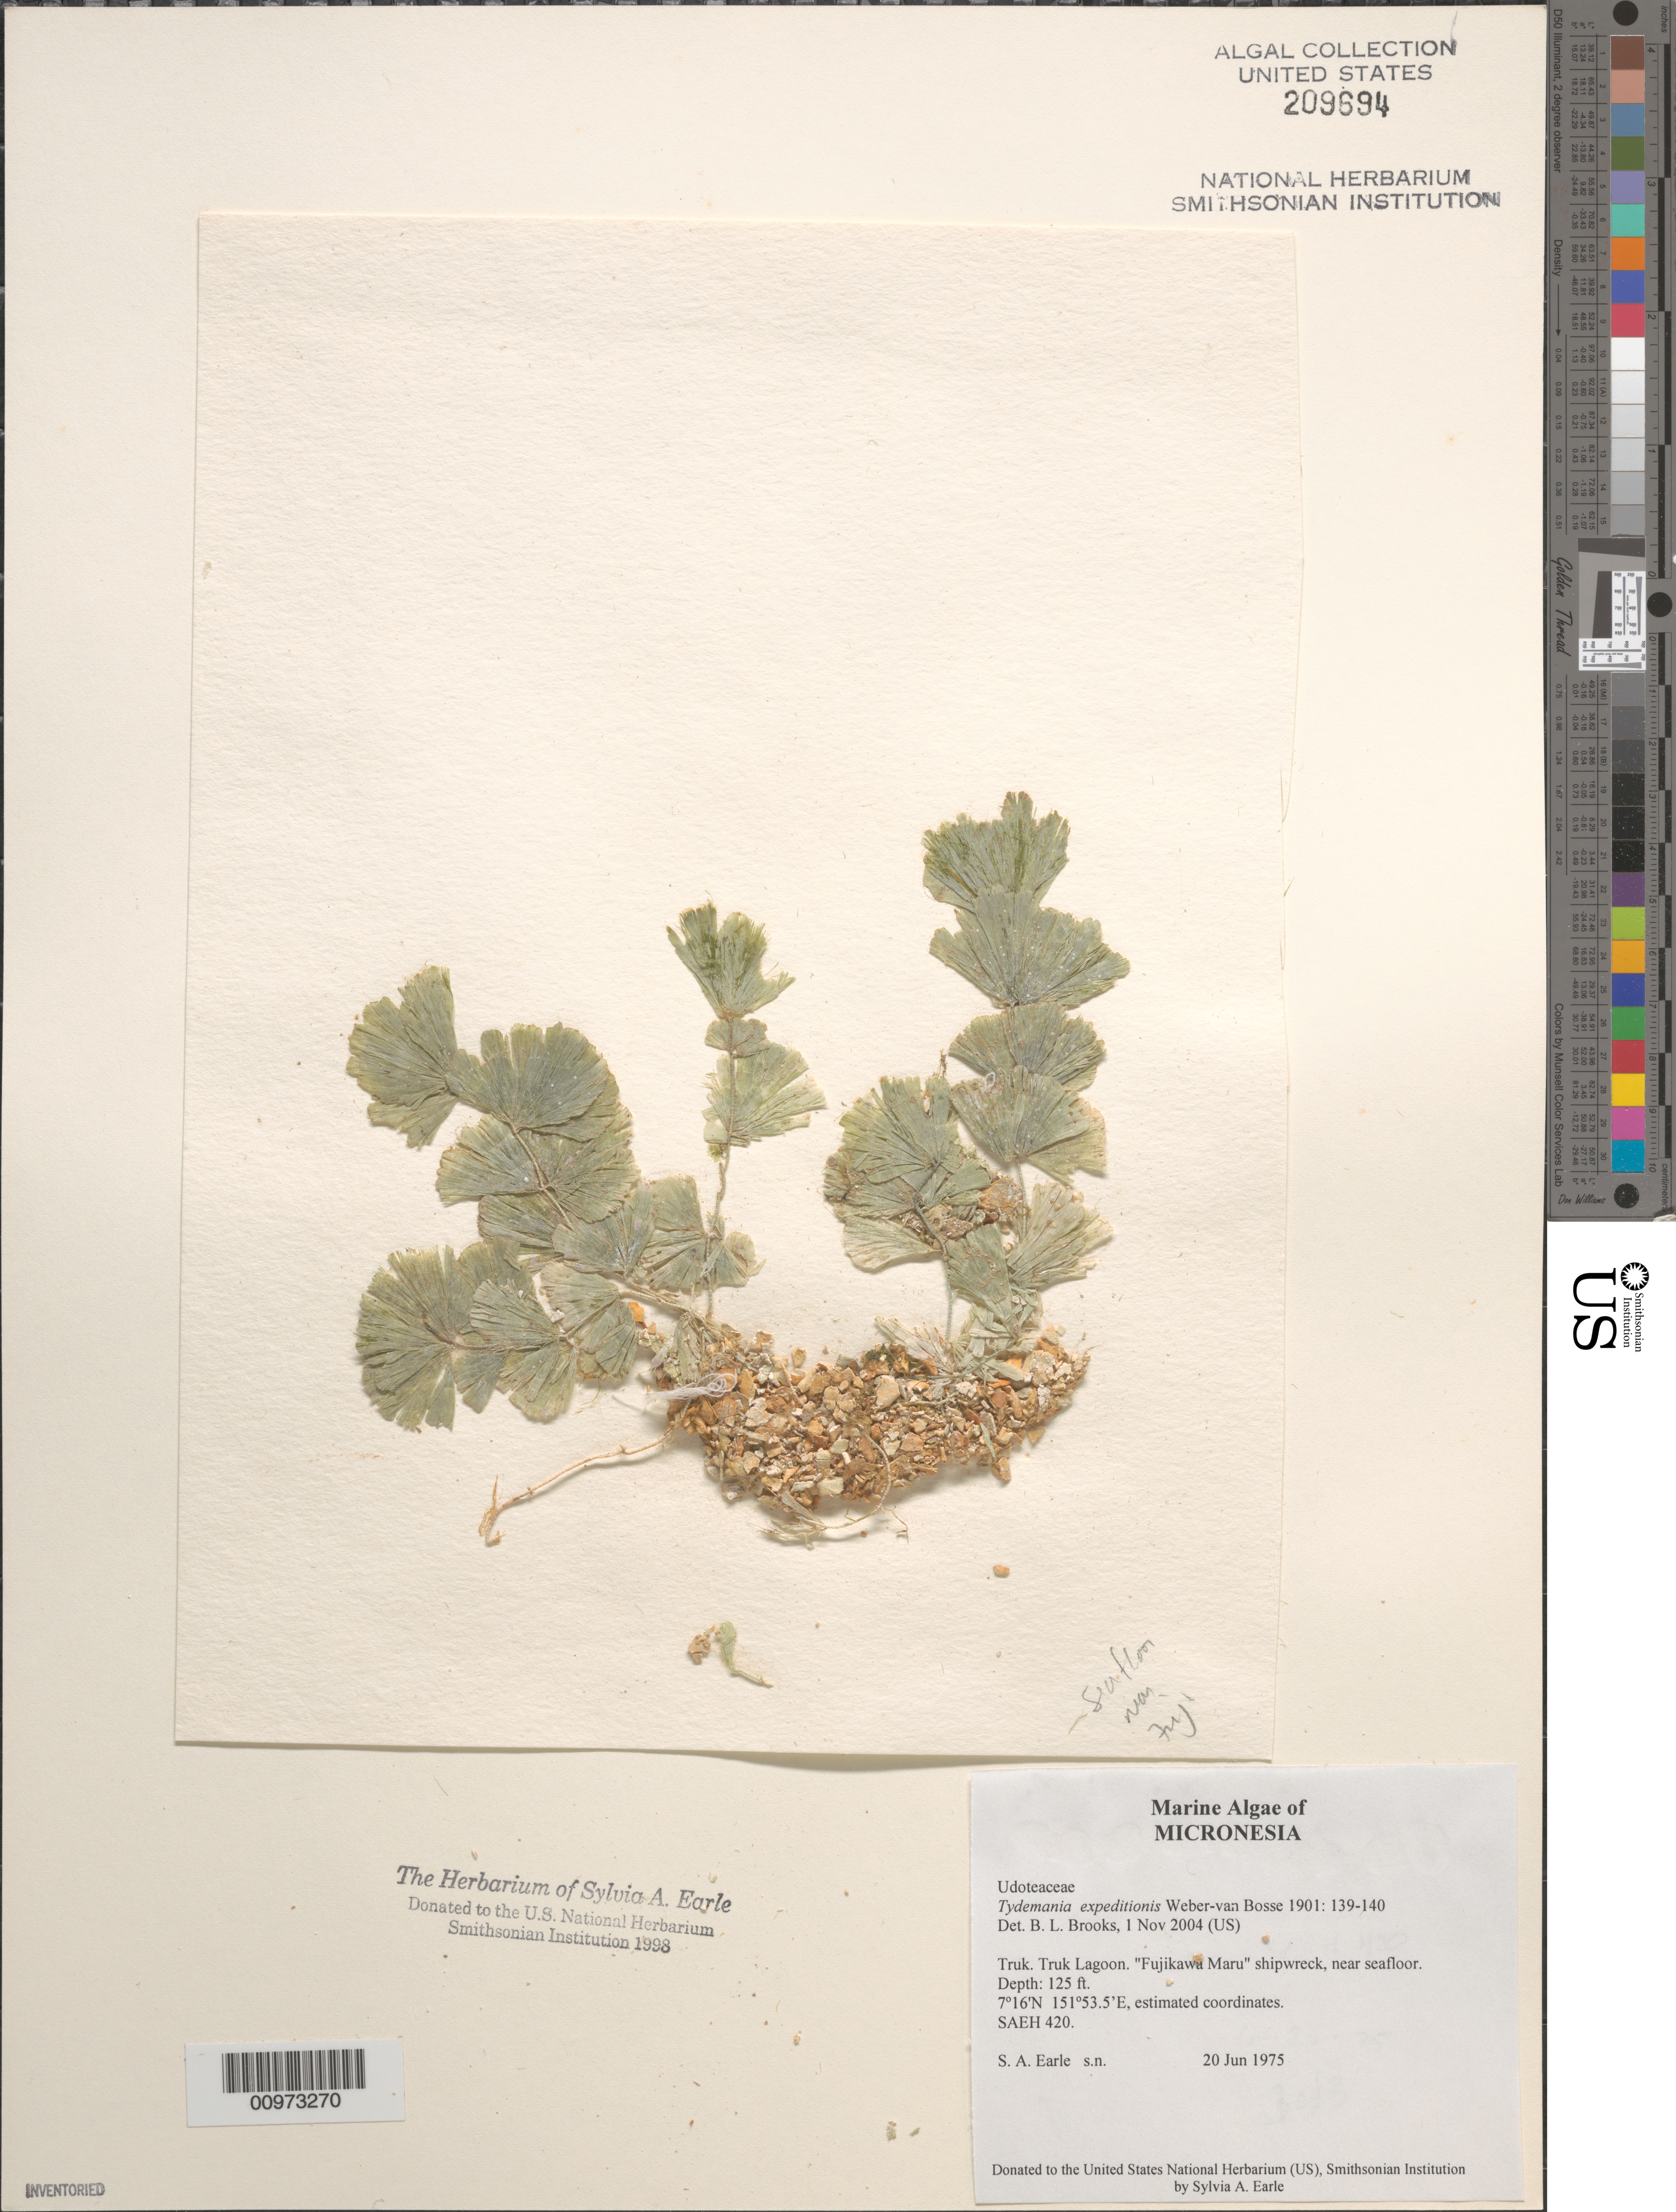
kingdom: Plantae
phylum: Chlorophyta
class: Ulvophyceae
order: Bryopsidales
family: Udoteaceae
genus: Tydemania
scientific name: Tydemania expeditionis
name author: Weber Bosse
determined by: Brooks, B. L., (BOT), Smithsonian Institution - National Museum of Natural History (UNITED STATES)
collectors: S. A. Earle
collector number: SAEH 420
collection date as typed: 20 Jun 1975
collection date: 1975-06-20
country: Micronesia, Federated States of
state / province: Truk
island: Truk (Chuuk) Is.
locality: Chuuk Lagoon (Truk Lagoon), Fujikawa Maru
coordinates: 7 16'N, 151 53.5'E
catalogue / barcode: US 209694